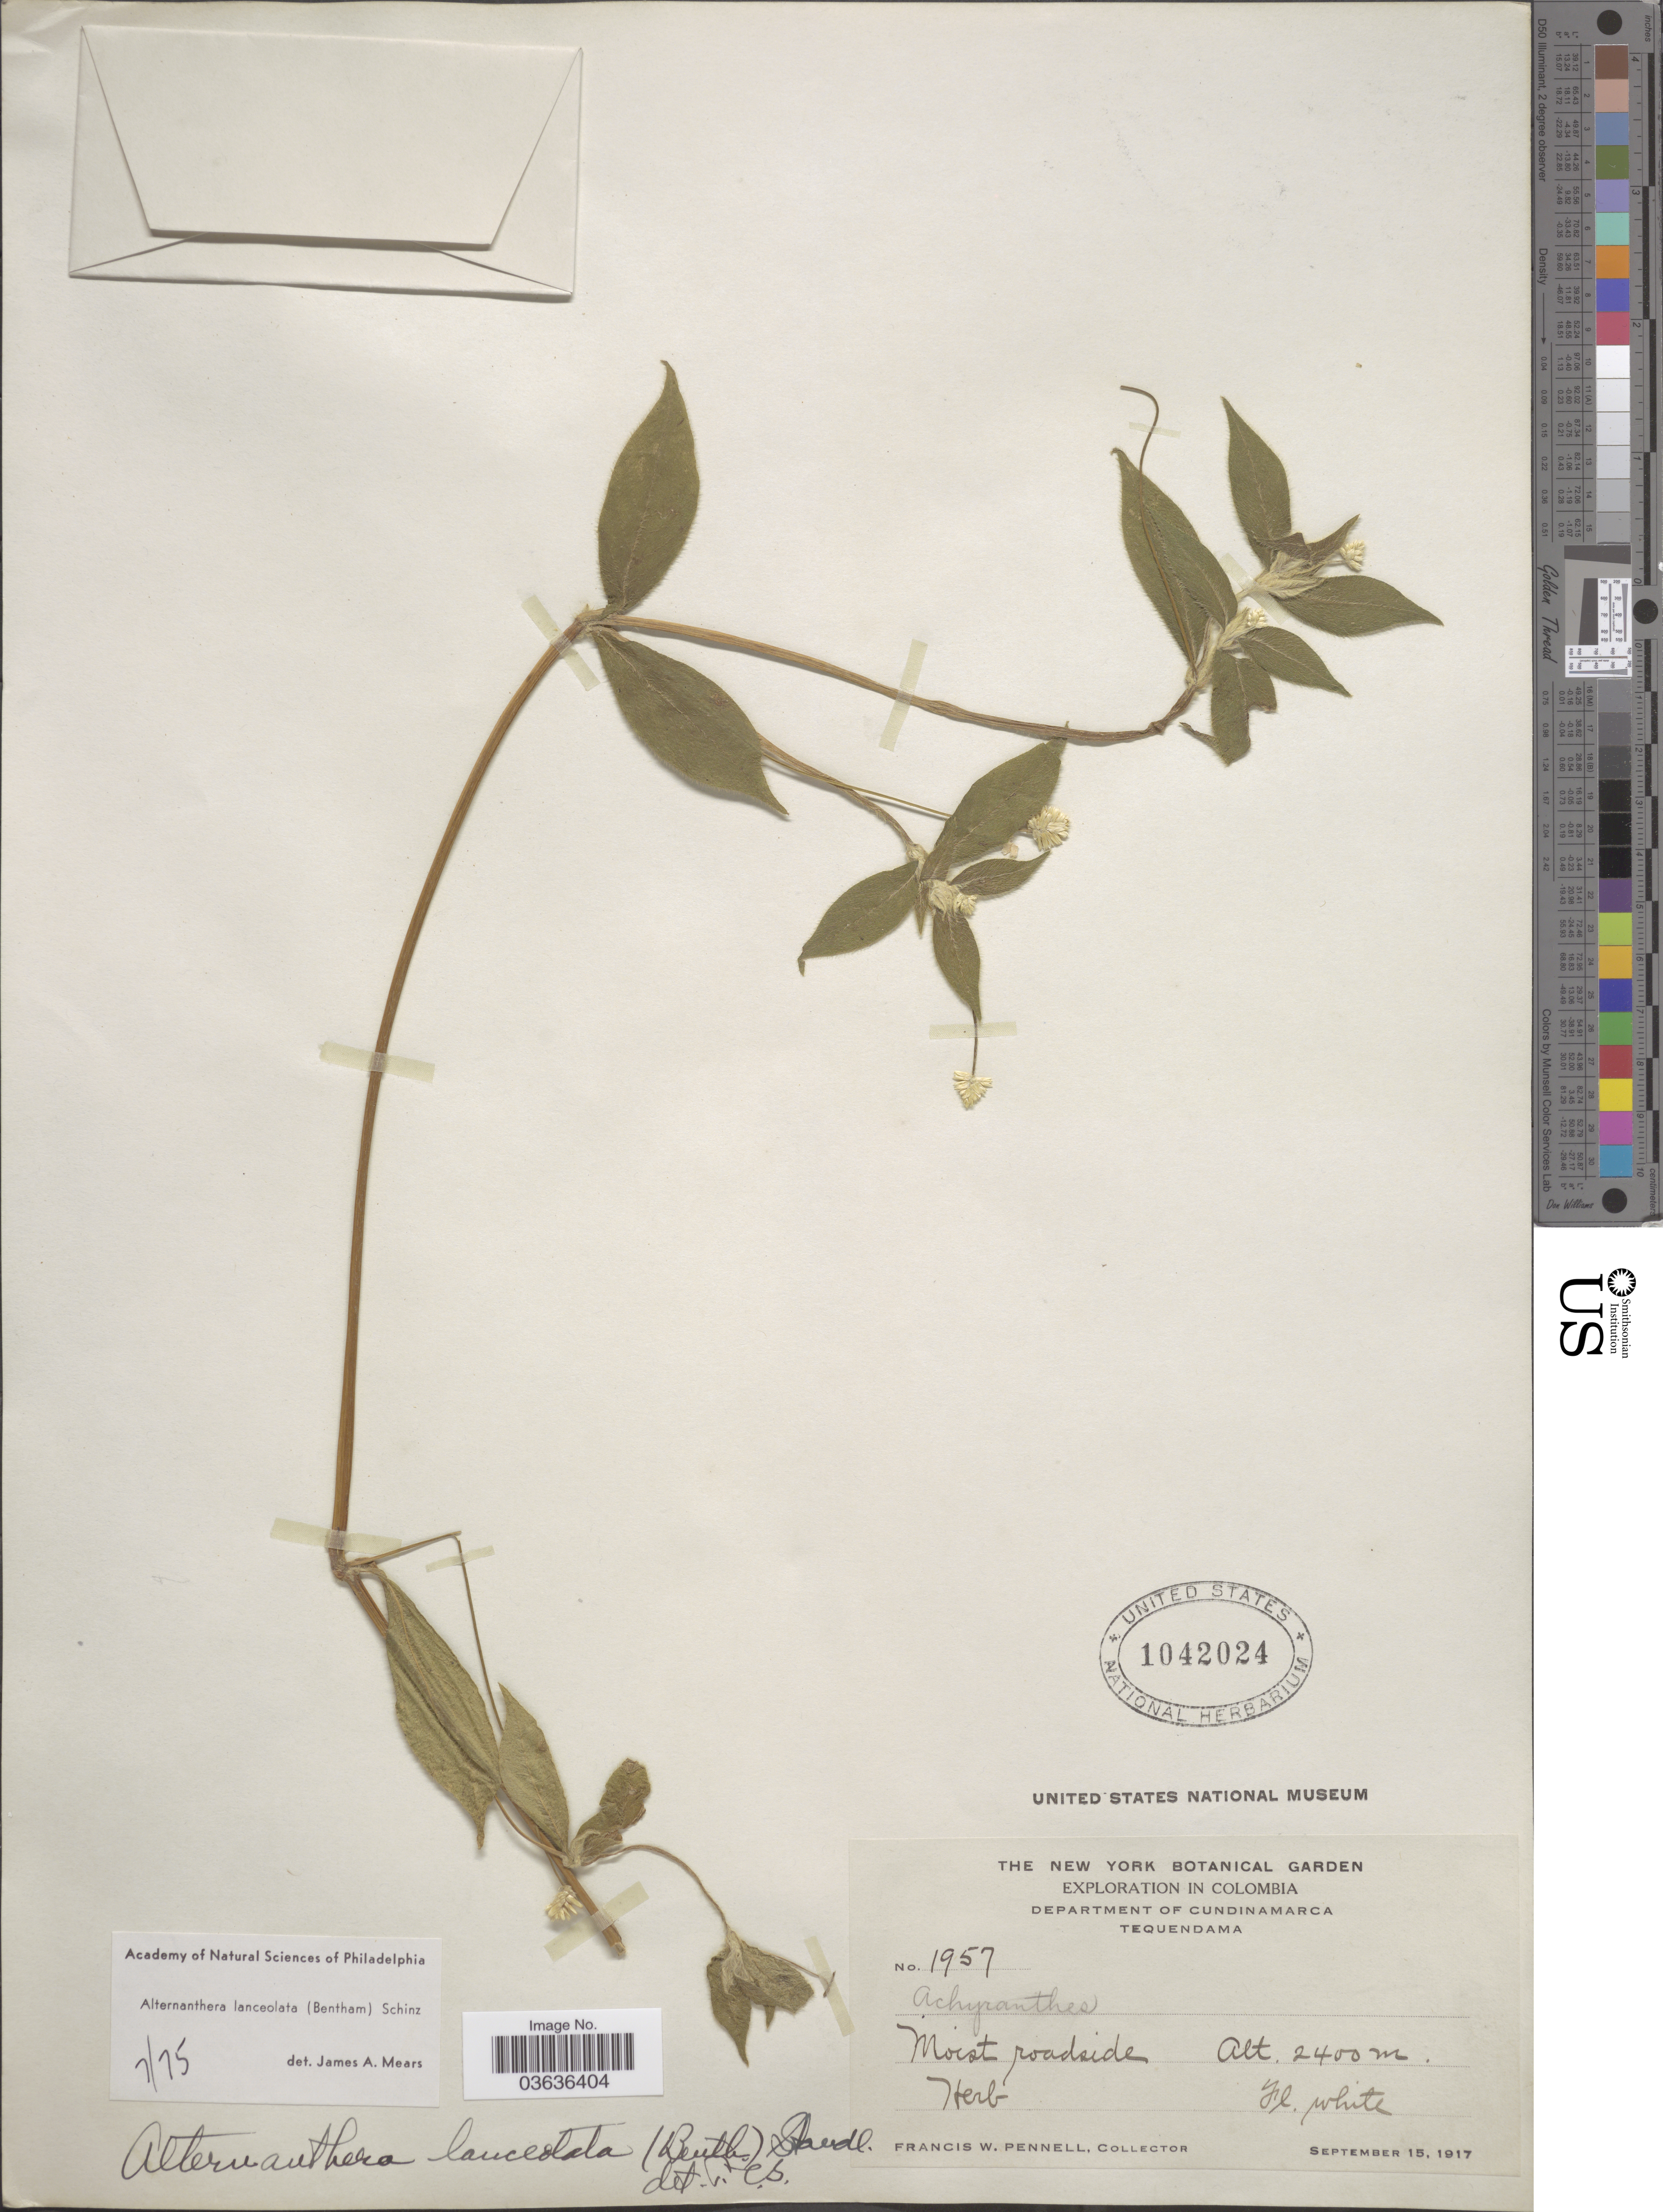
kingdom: Plantae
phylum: Tracheophyta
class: Magnoliopsida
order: Caryophyllales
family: Amaranthaceae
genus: Alternanthera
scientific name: Alternanthera lanceolata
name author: (Benth.) Schinz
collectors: F. W. Pennell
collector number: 1957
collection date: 1917-09-15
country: Colombia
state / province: Cundinamarca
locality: Department of Cundinamarca. Tequendama.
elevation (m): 2400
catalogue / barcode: US 1042024